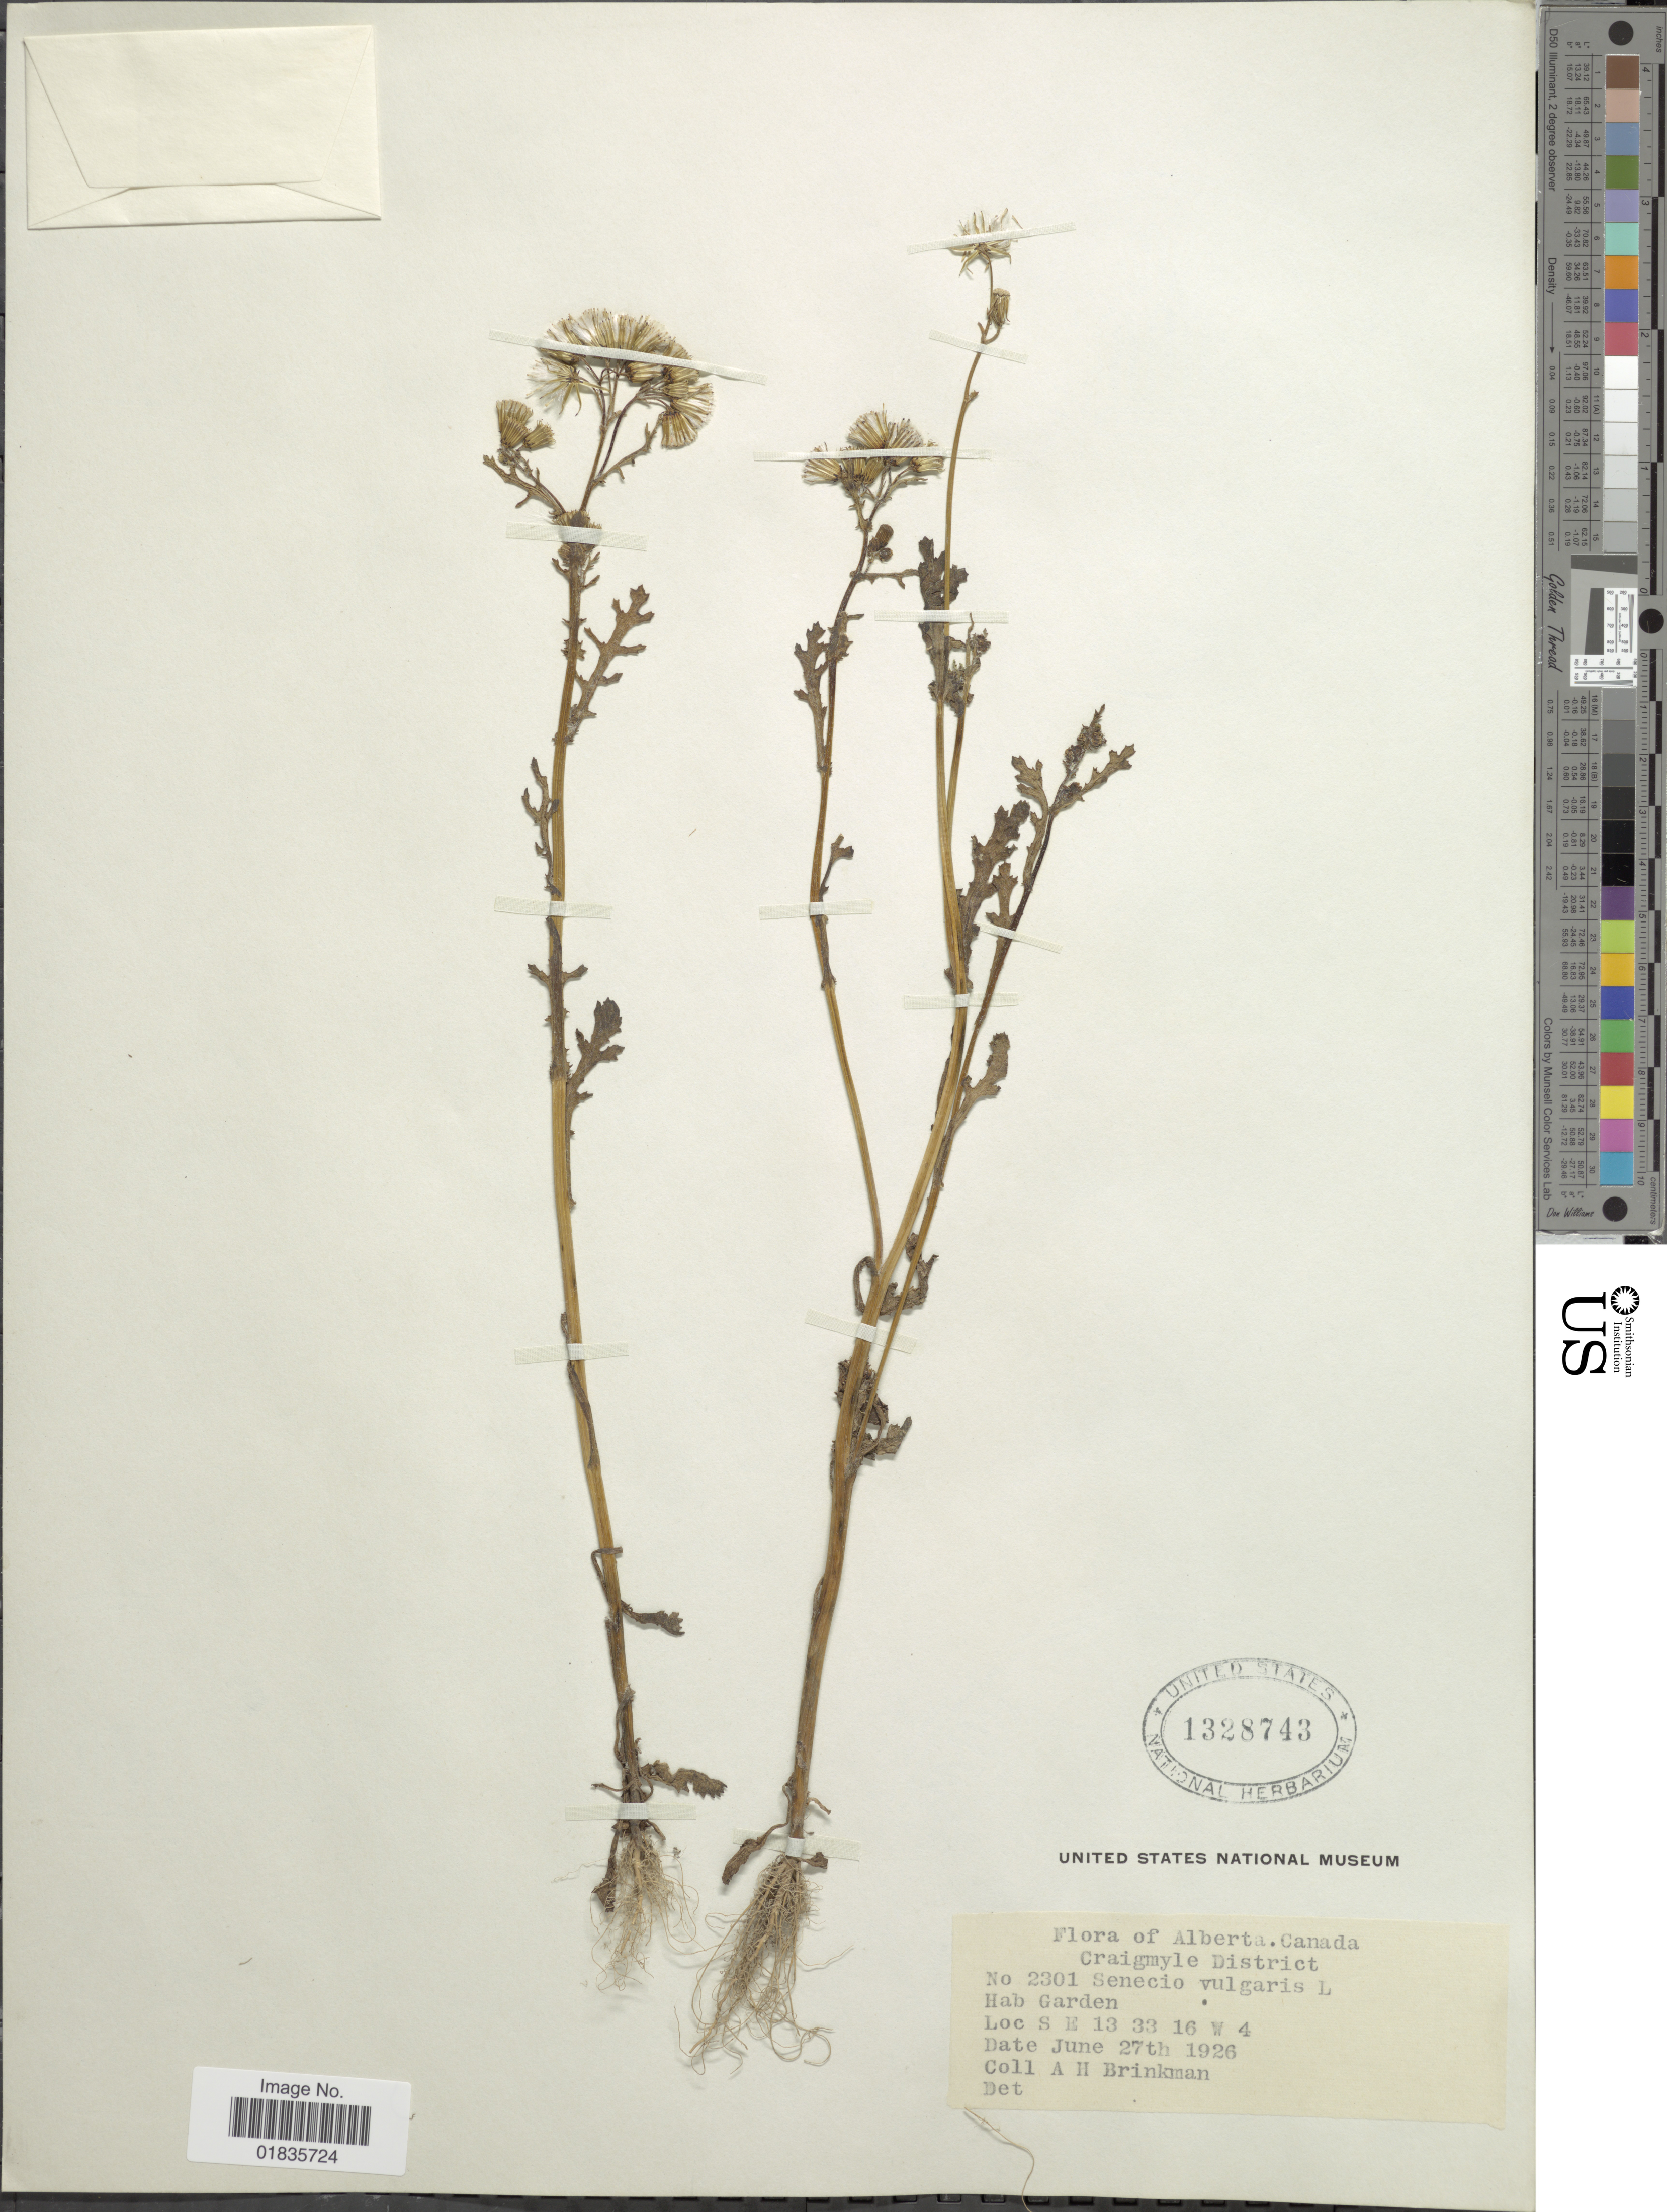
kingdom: Plantae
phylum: Tracheophyta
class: Magnoliopsida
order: Asterales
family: Asteraceae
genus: Senecio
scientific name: Senecio vulgaris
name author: L.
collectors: A. Brinkman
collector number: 2301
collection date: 1926-06-27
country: Canada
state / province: Alberta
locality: Craigmyle District, garden.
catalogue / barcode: US 1328743